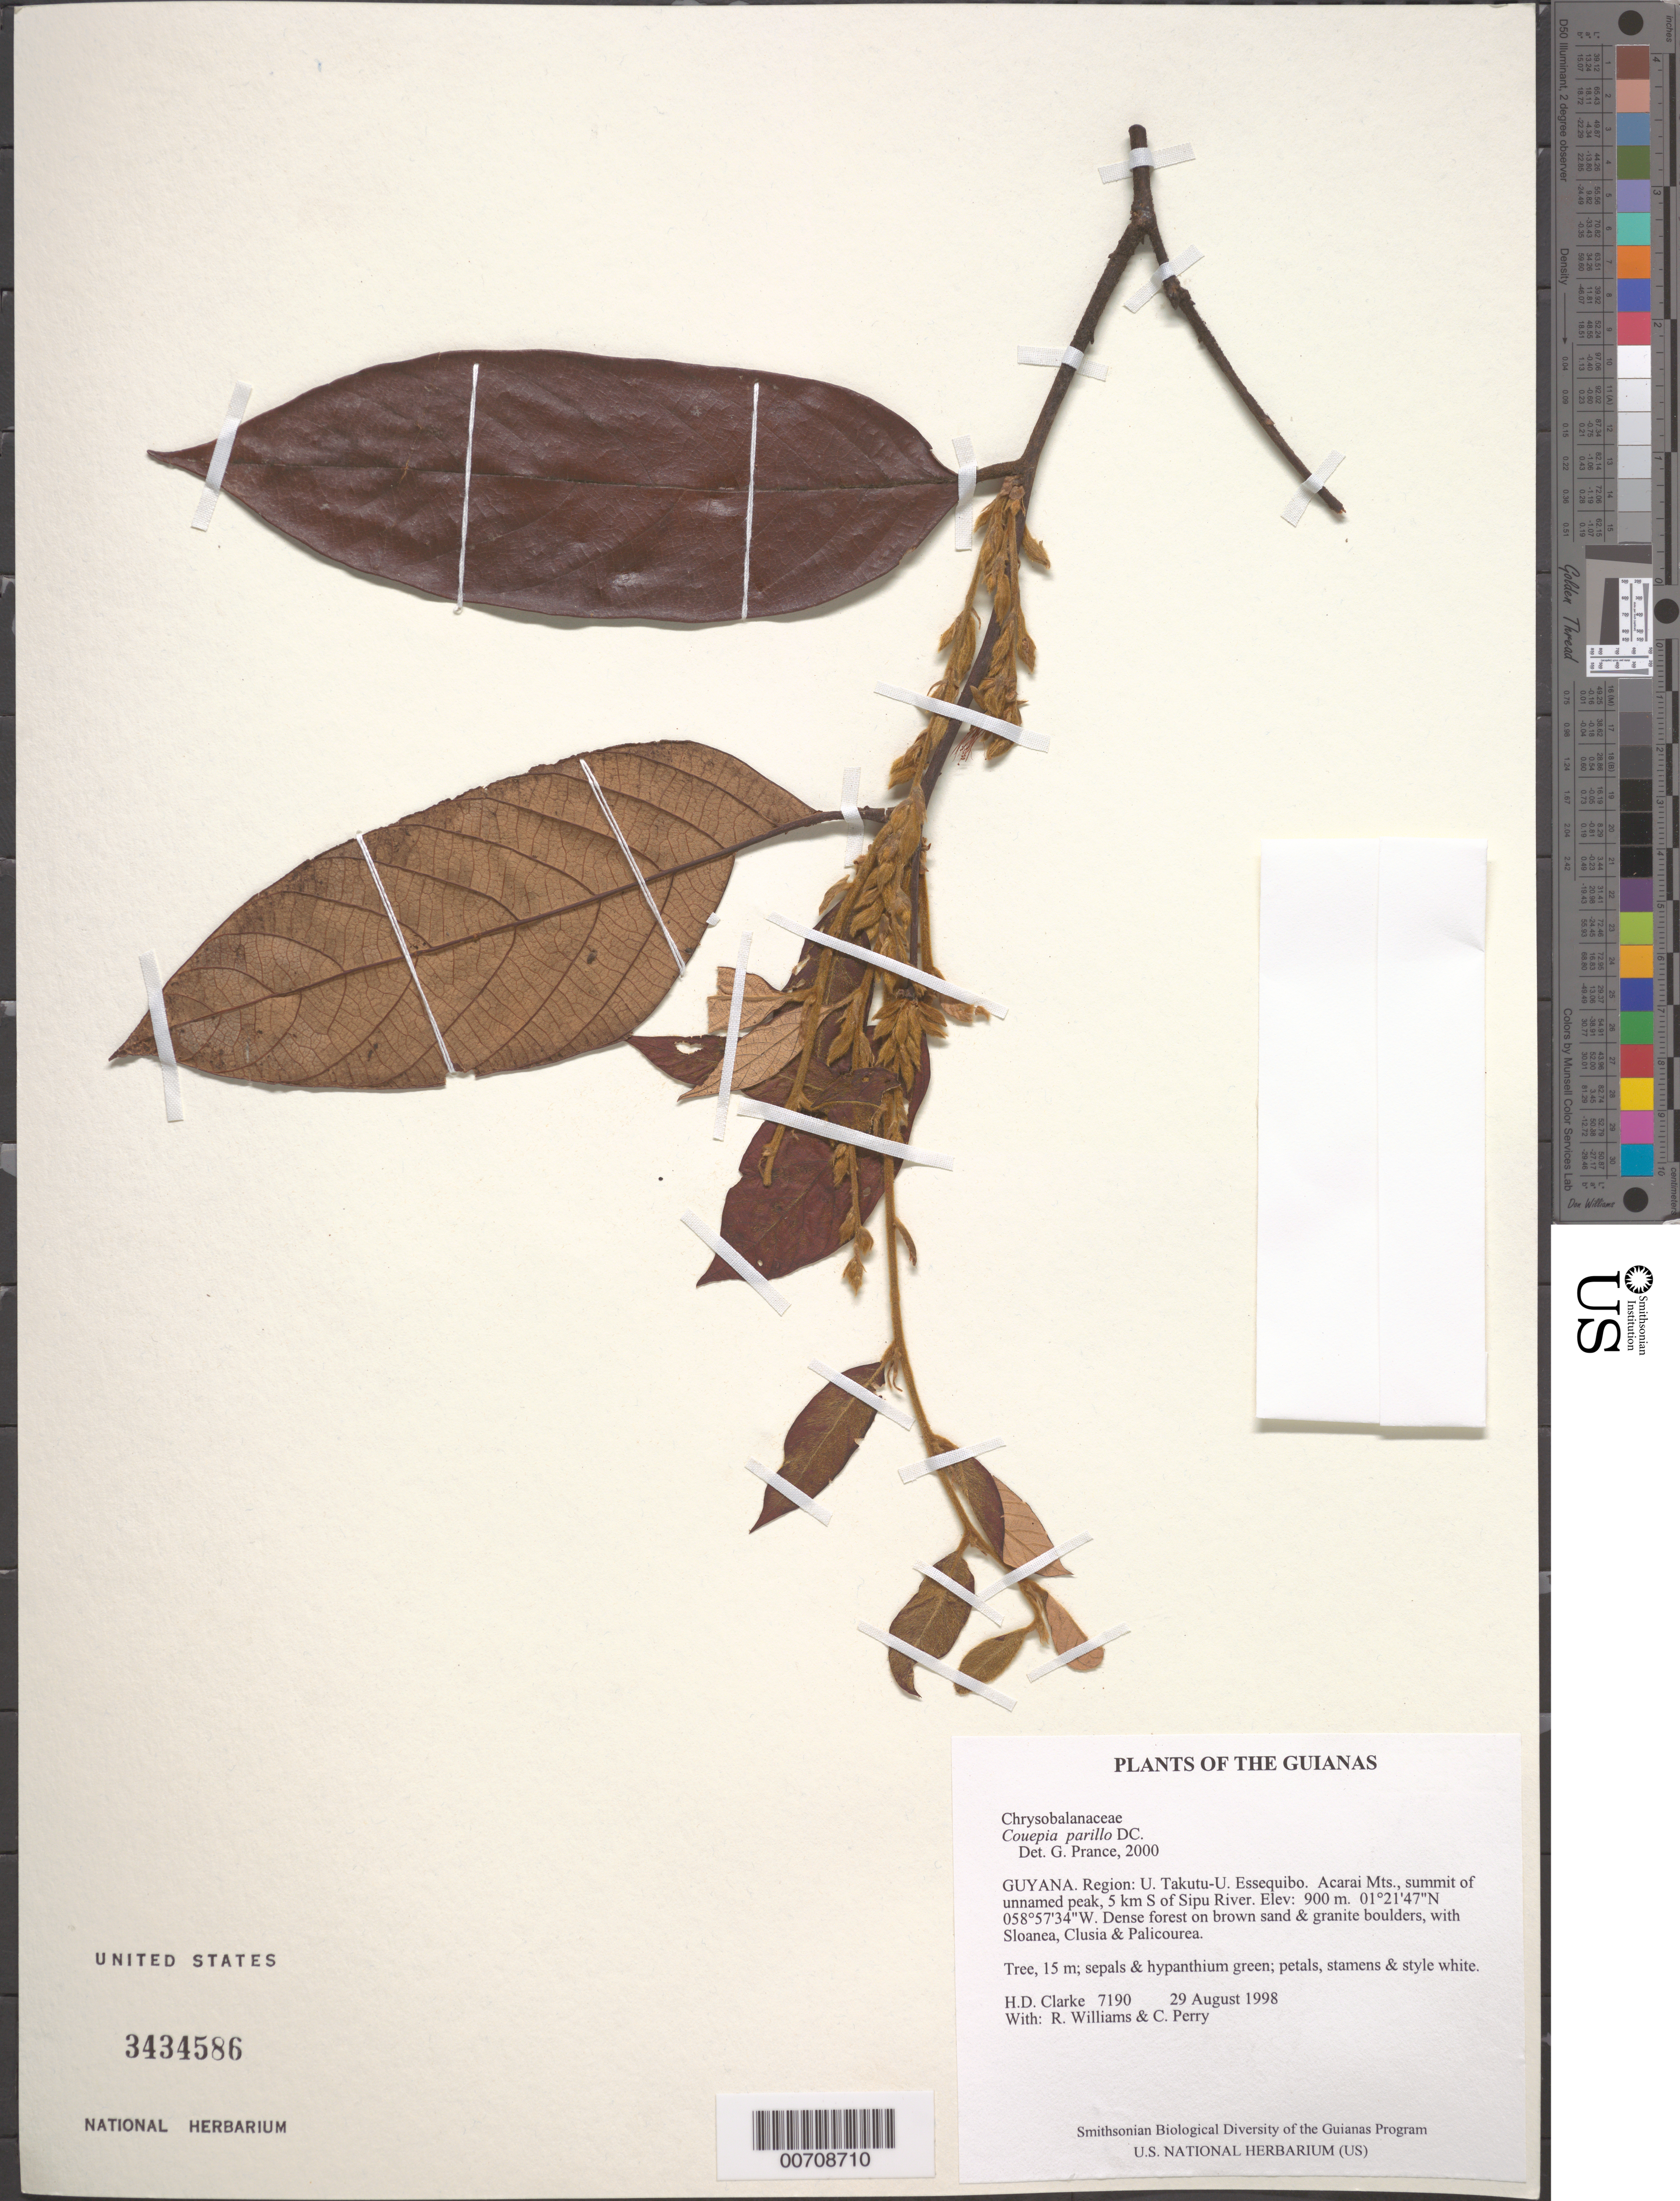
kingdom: Plantae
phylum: Tracheophyta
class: Magnoliopsida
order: Malpighiales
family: Chrysobalanaceae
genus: Gaulettia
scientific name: Gaulettia parillo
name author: (DC.) Sothers & Prance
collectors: H. D. Clarke, R. Williams & C. Perry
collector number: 7190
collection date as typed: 29 August 1998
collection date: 1998-08-29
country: Guyana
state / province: U. Takutu-U. Essequibo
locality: Acarai Mts., summit of unnamed peak, 5 km S of Sipu River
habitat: Dense forest on brown sand & granite boulders, with Sloanea, Clusia & Palicourea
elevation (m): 900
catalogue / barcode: US 3434586